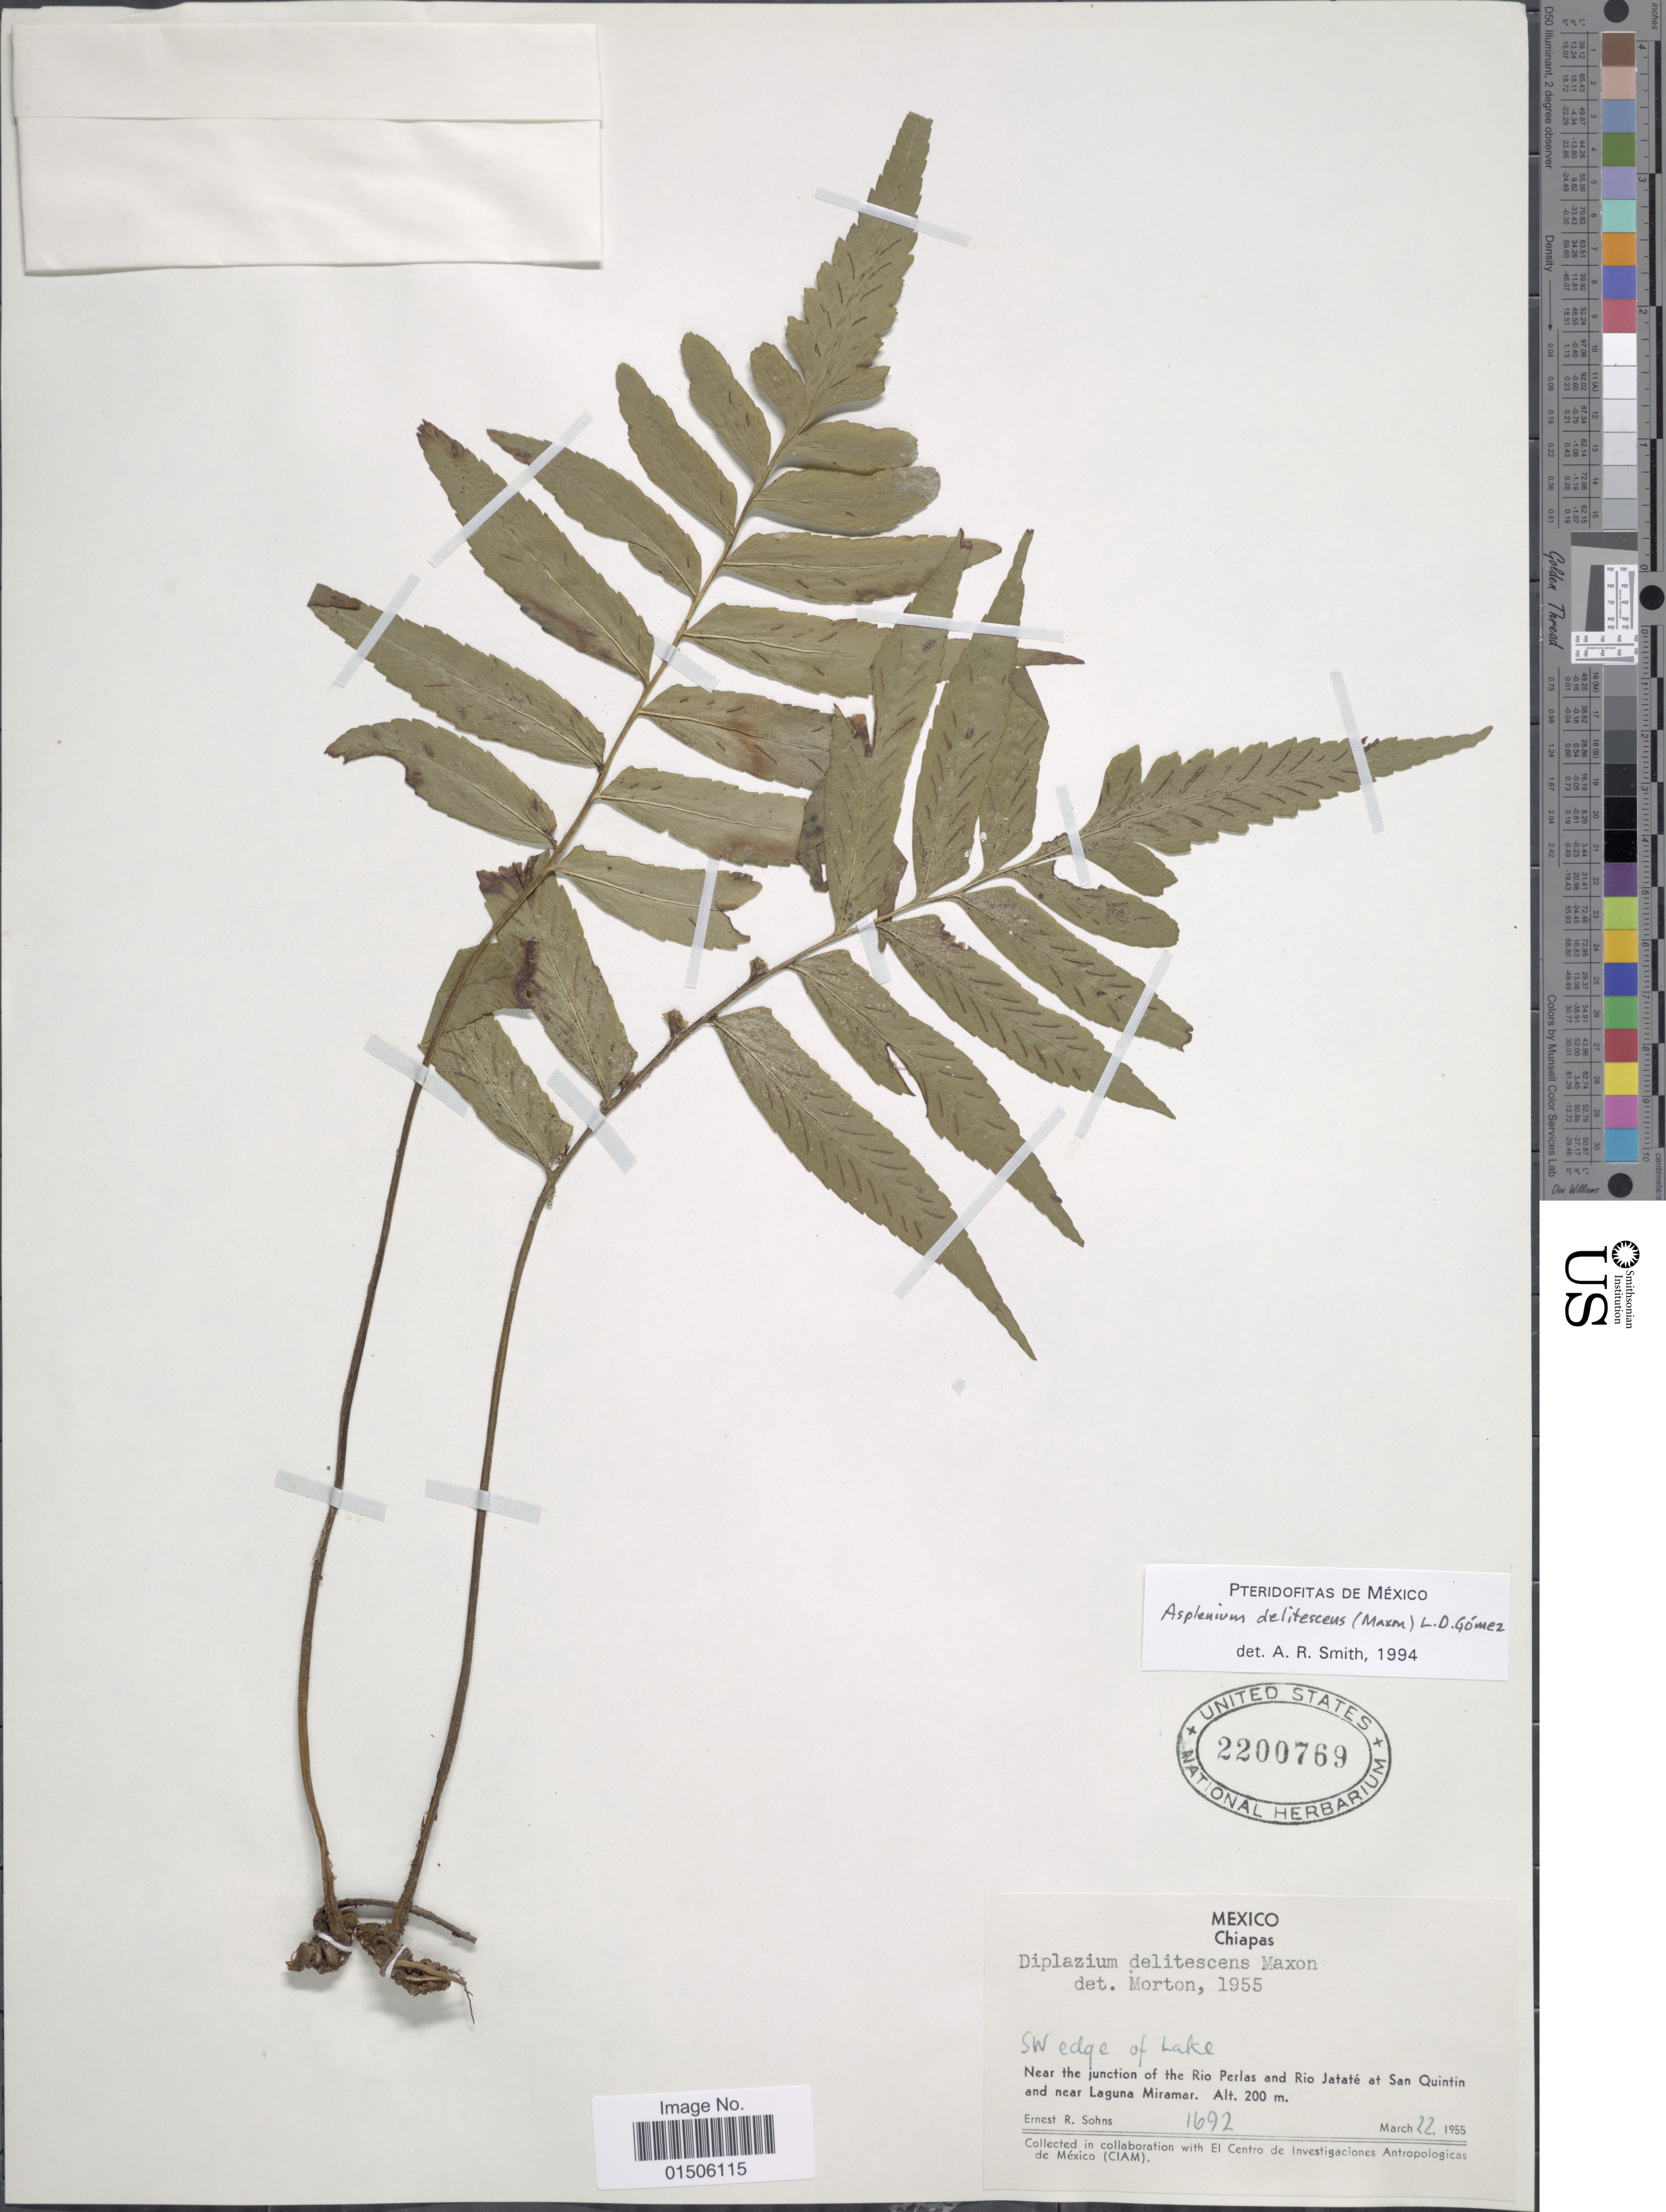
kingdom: Plantae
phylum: Tracheophyta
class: Polypodiopsida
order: Polypodiales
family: Aspleniaceae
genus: Asplenium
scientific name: Asplenium delitescens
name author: (Maxon) L.D. Gómez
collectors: E. R. Sohns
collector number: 1692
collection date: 1955-03-22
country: Mexico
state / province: Chiapas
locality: SW edge of Lake, Near the junction of the Rio Perlas and Rio Jataté at San Quintin and near Laguna Miramar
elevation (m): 200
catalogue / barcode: US 2200769